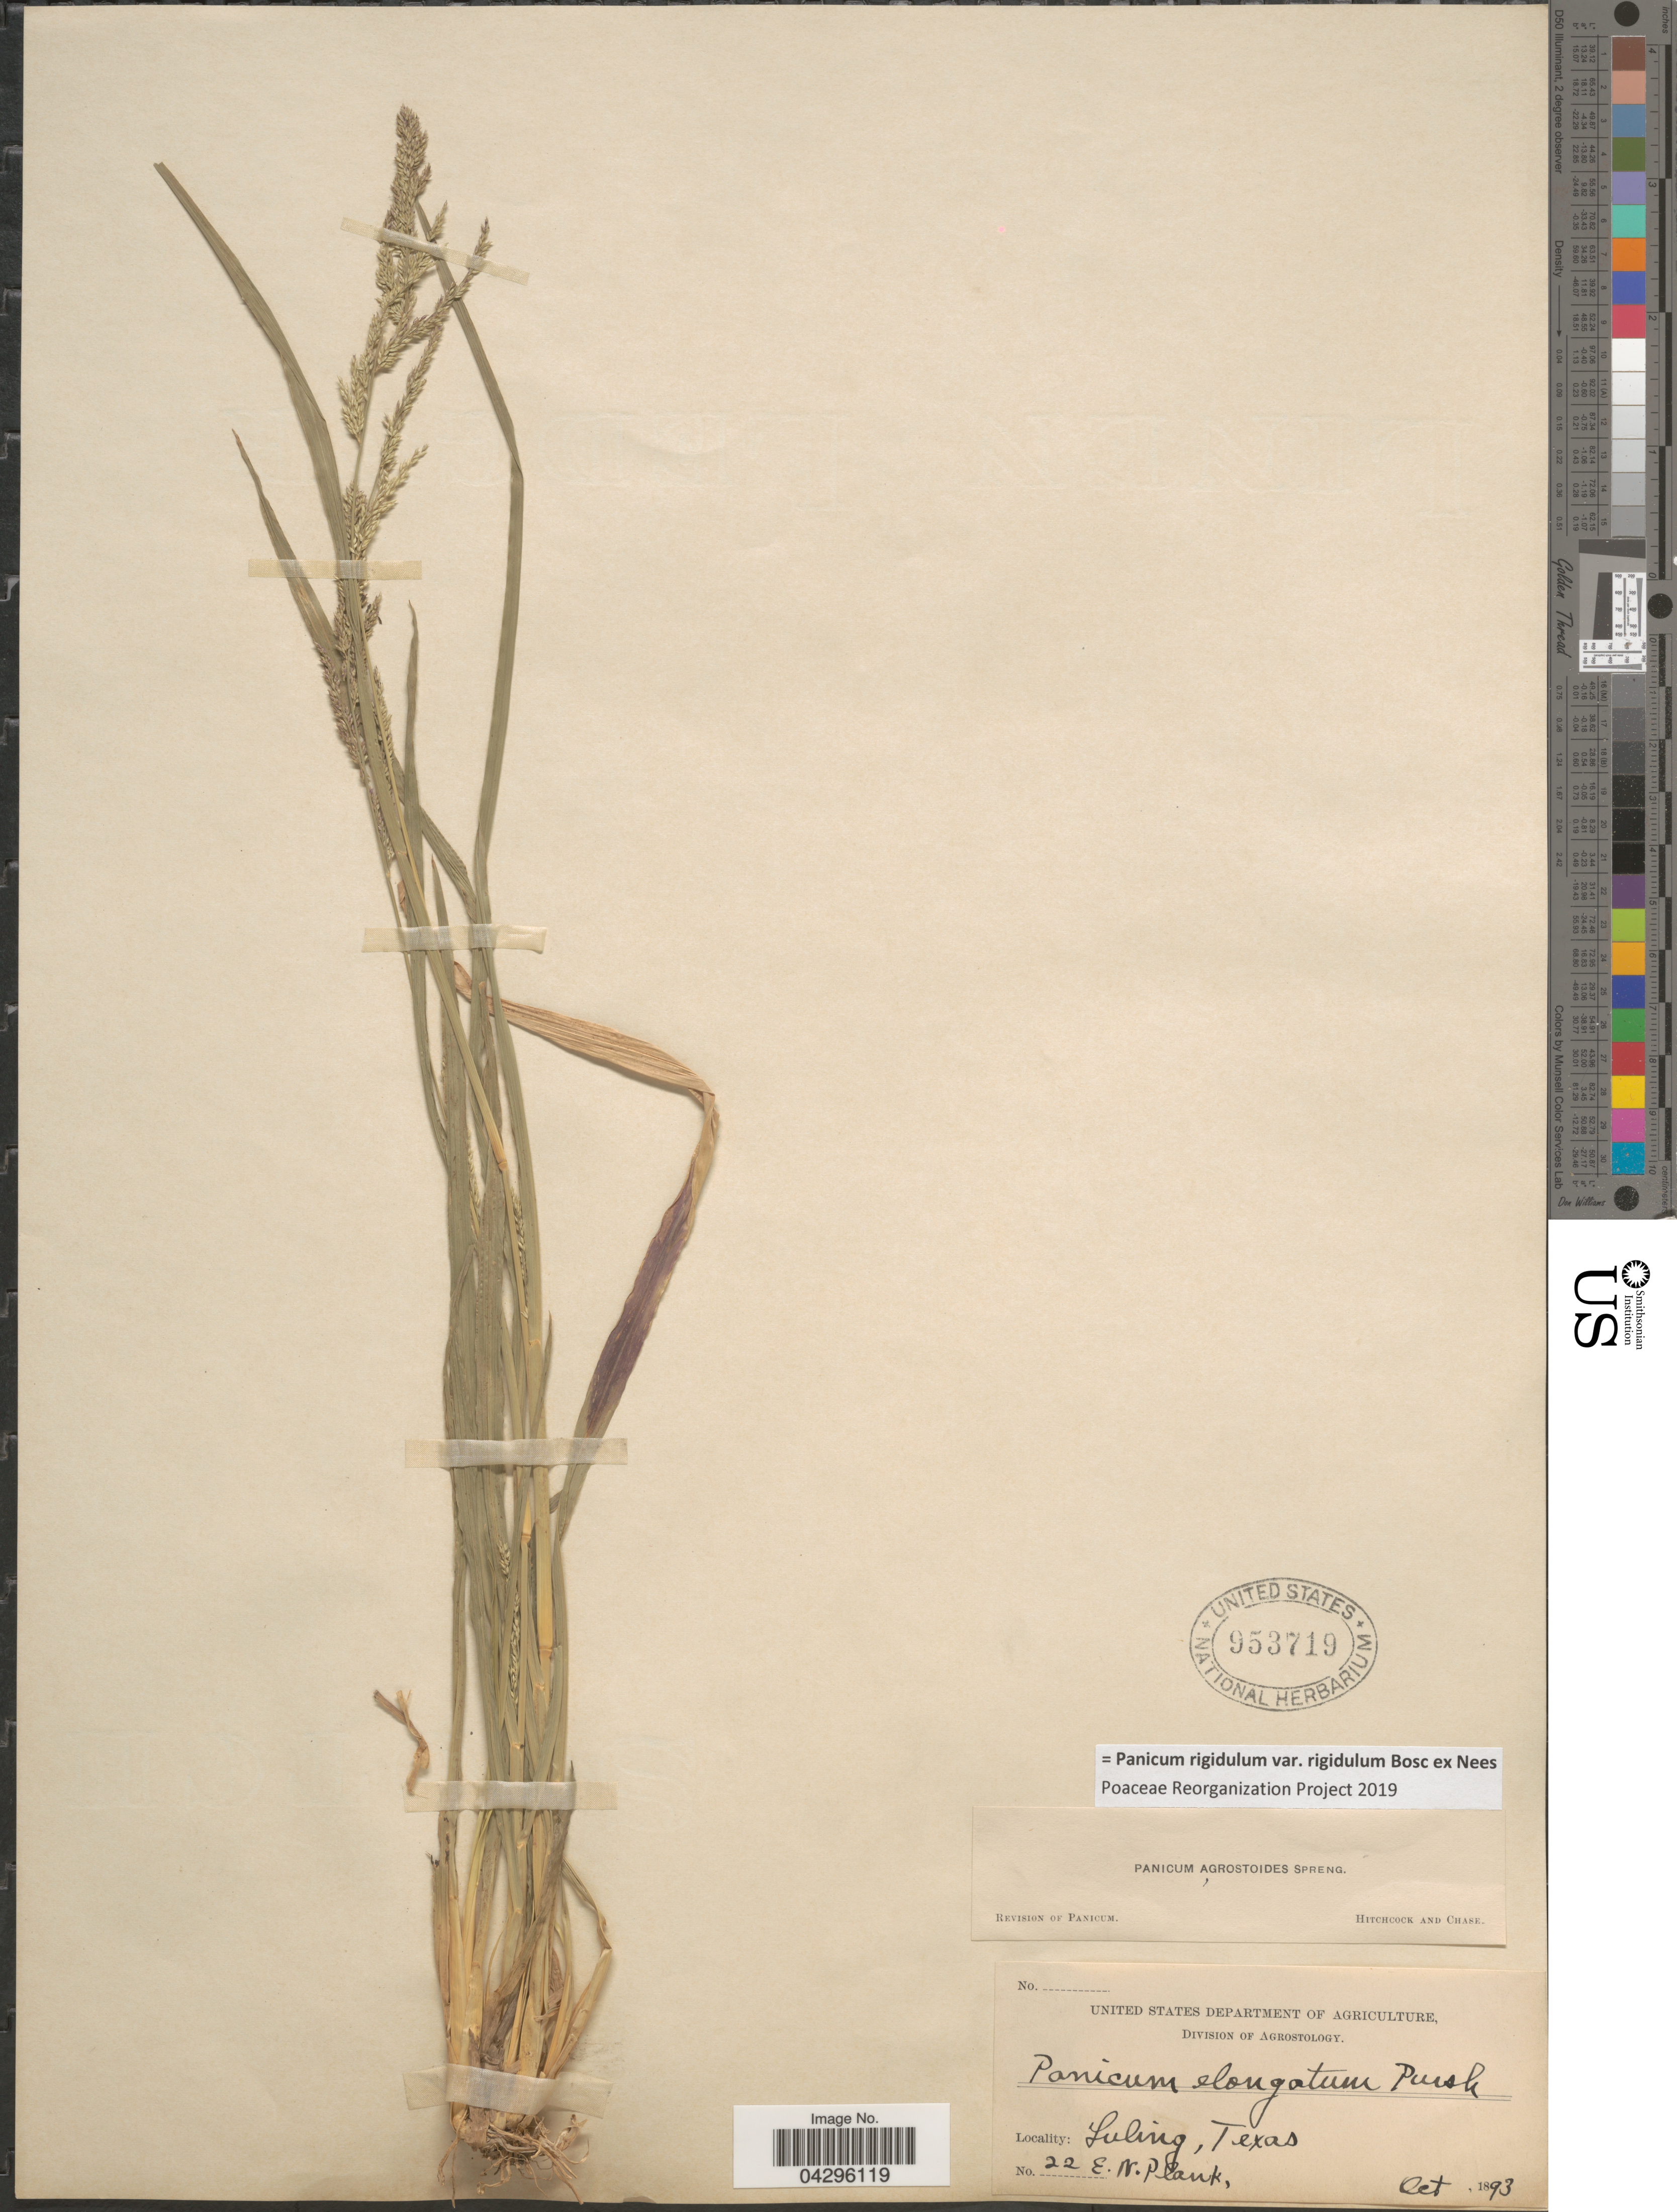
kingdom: Plantae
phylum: Tracheophyta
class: Liliopsida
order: Poales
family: Poaceae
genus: Panicum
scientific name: Panicum rigidulum var. rigidulum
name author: Bosc ex Nees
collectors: E. Plank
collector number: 22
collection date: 1893-10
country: United States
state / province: Texas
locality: Luling.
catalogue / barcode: US 953719